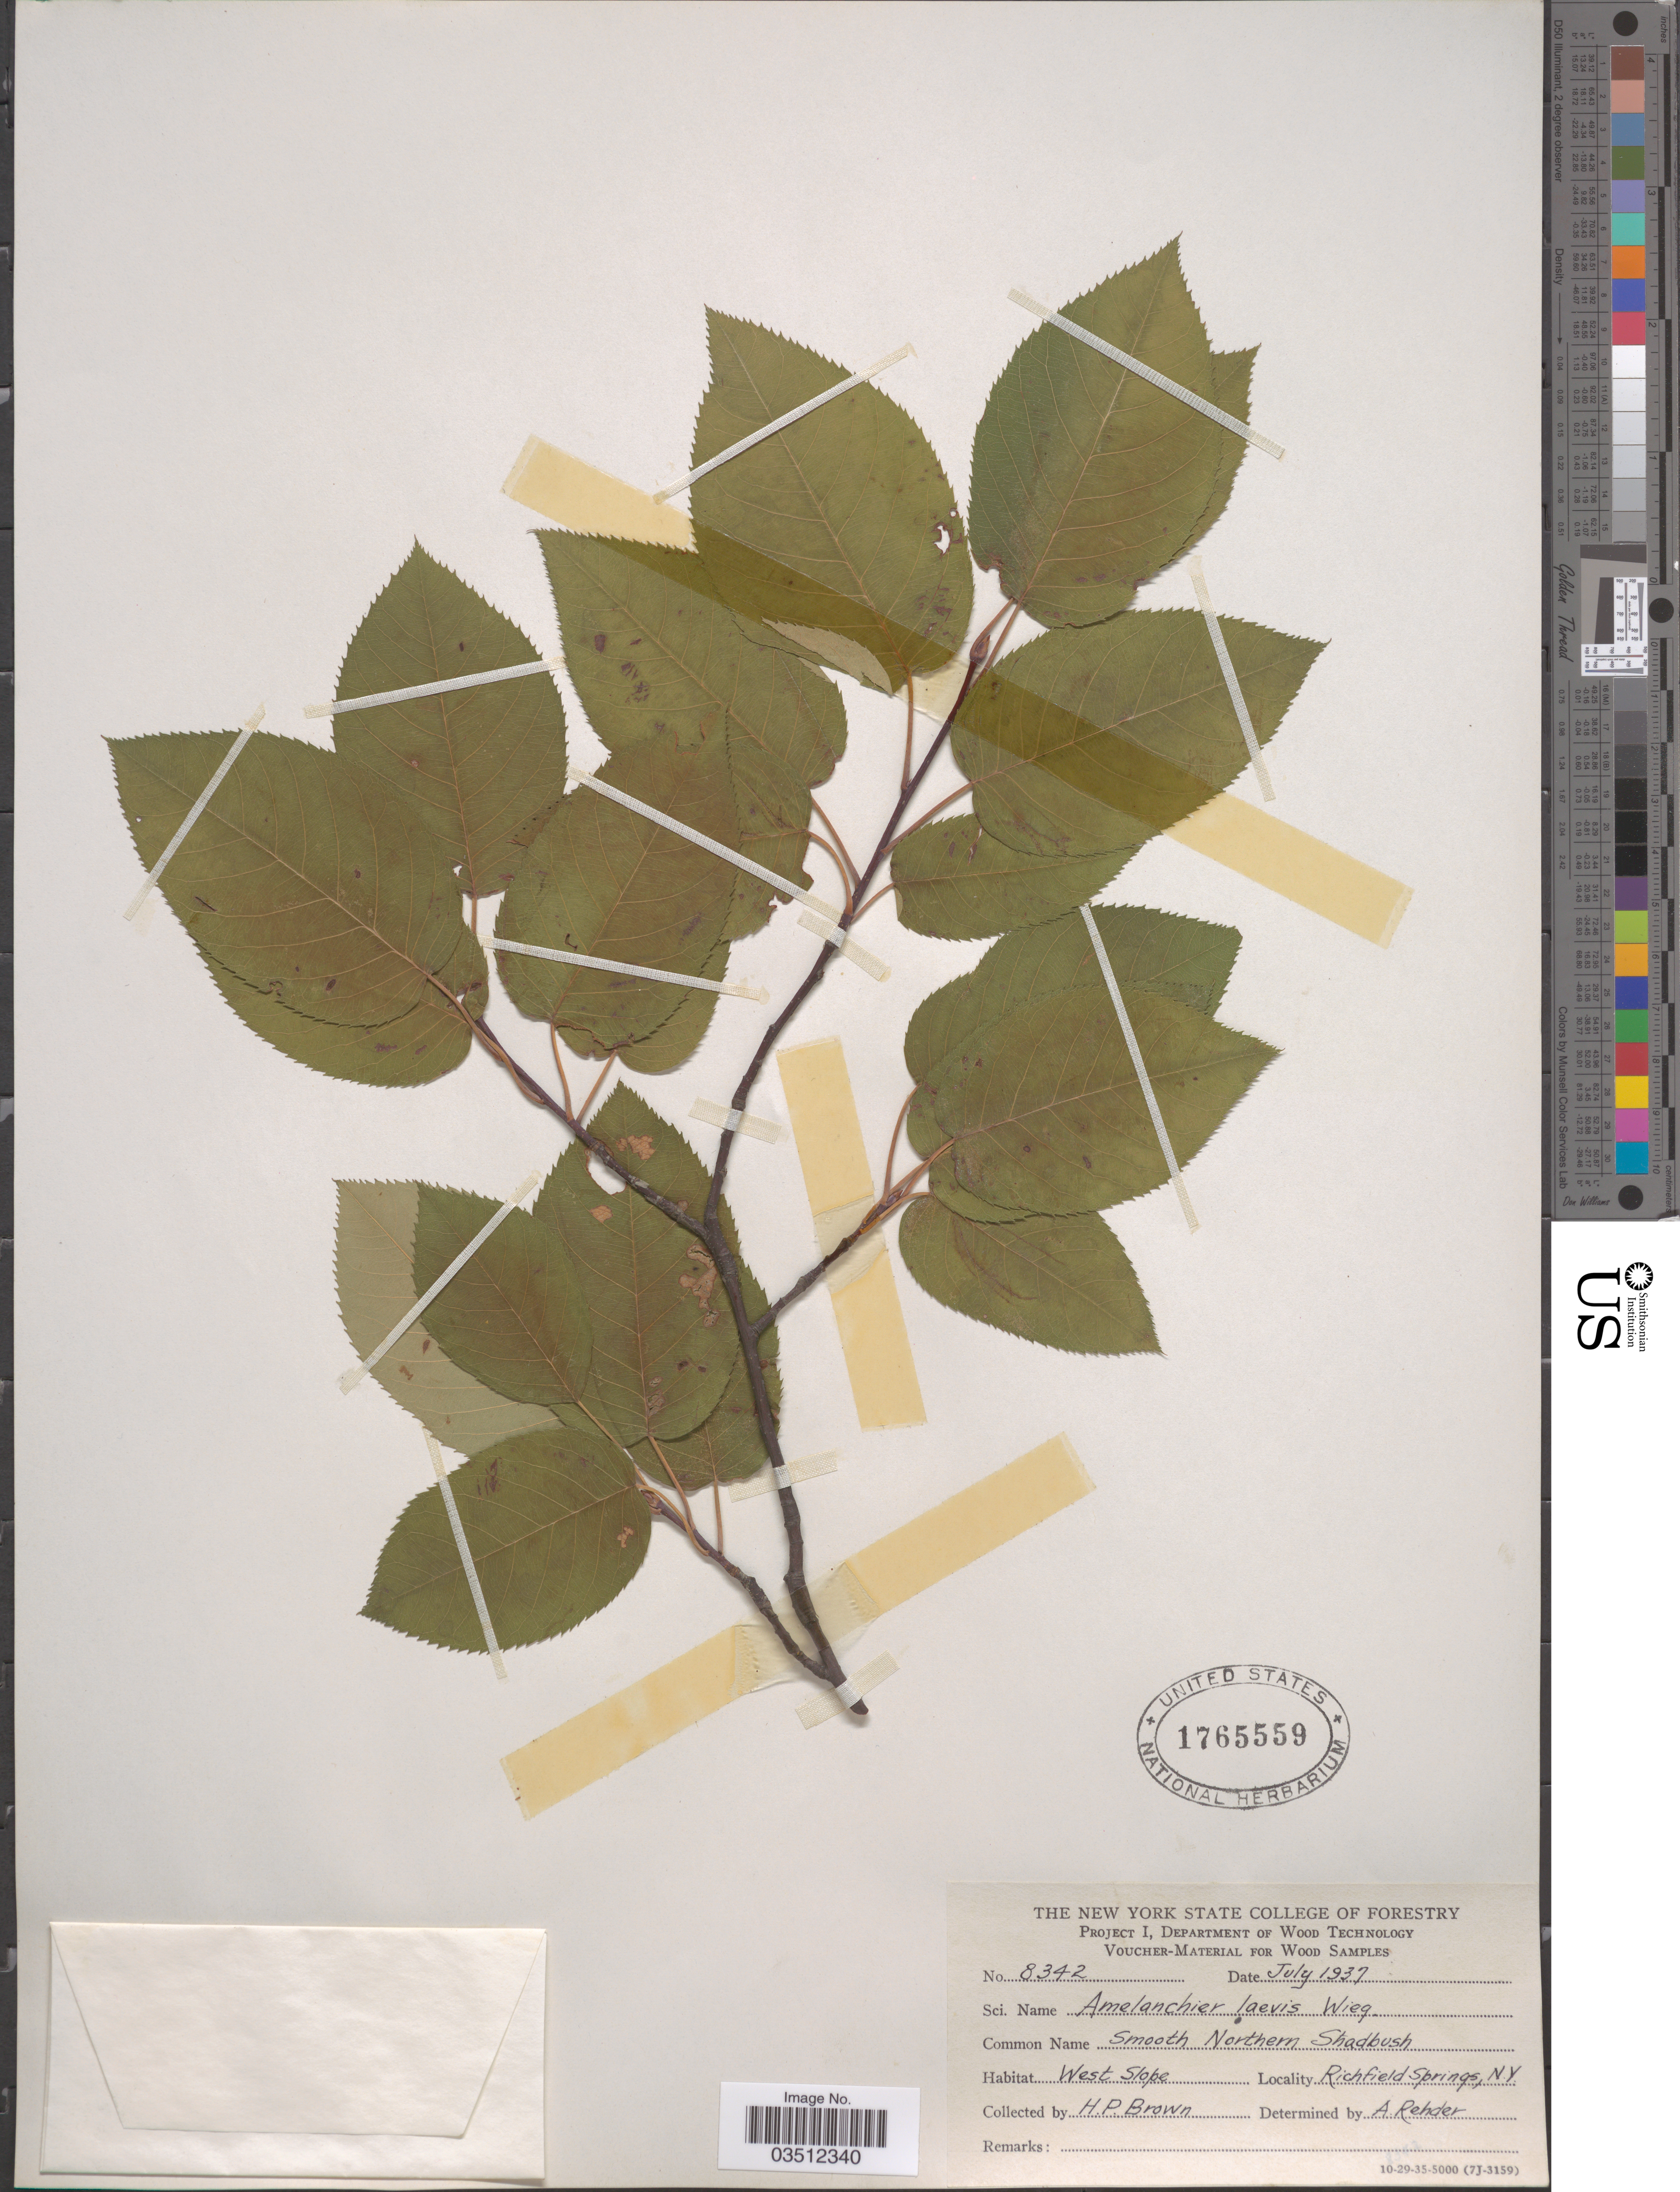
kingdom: Plantae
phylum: Tracheophyta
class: Magnoliopsida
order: Rosales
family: Rosaceae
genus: Amelanchier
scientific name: Amelanchier laevis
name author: Wiegand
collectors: H. P. Brown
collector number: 8342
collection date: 1937-07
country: United States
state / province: New York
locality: Smooth Northern Shadbush. West Slope. Richfield Springs.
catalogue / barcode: US 1765559